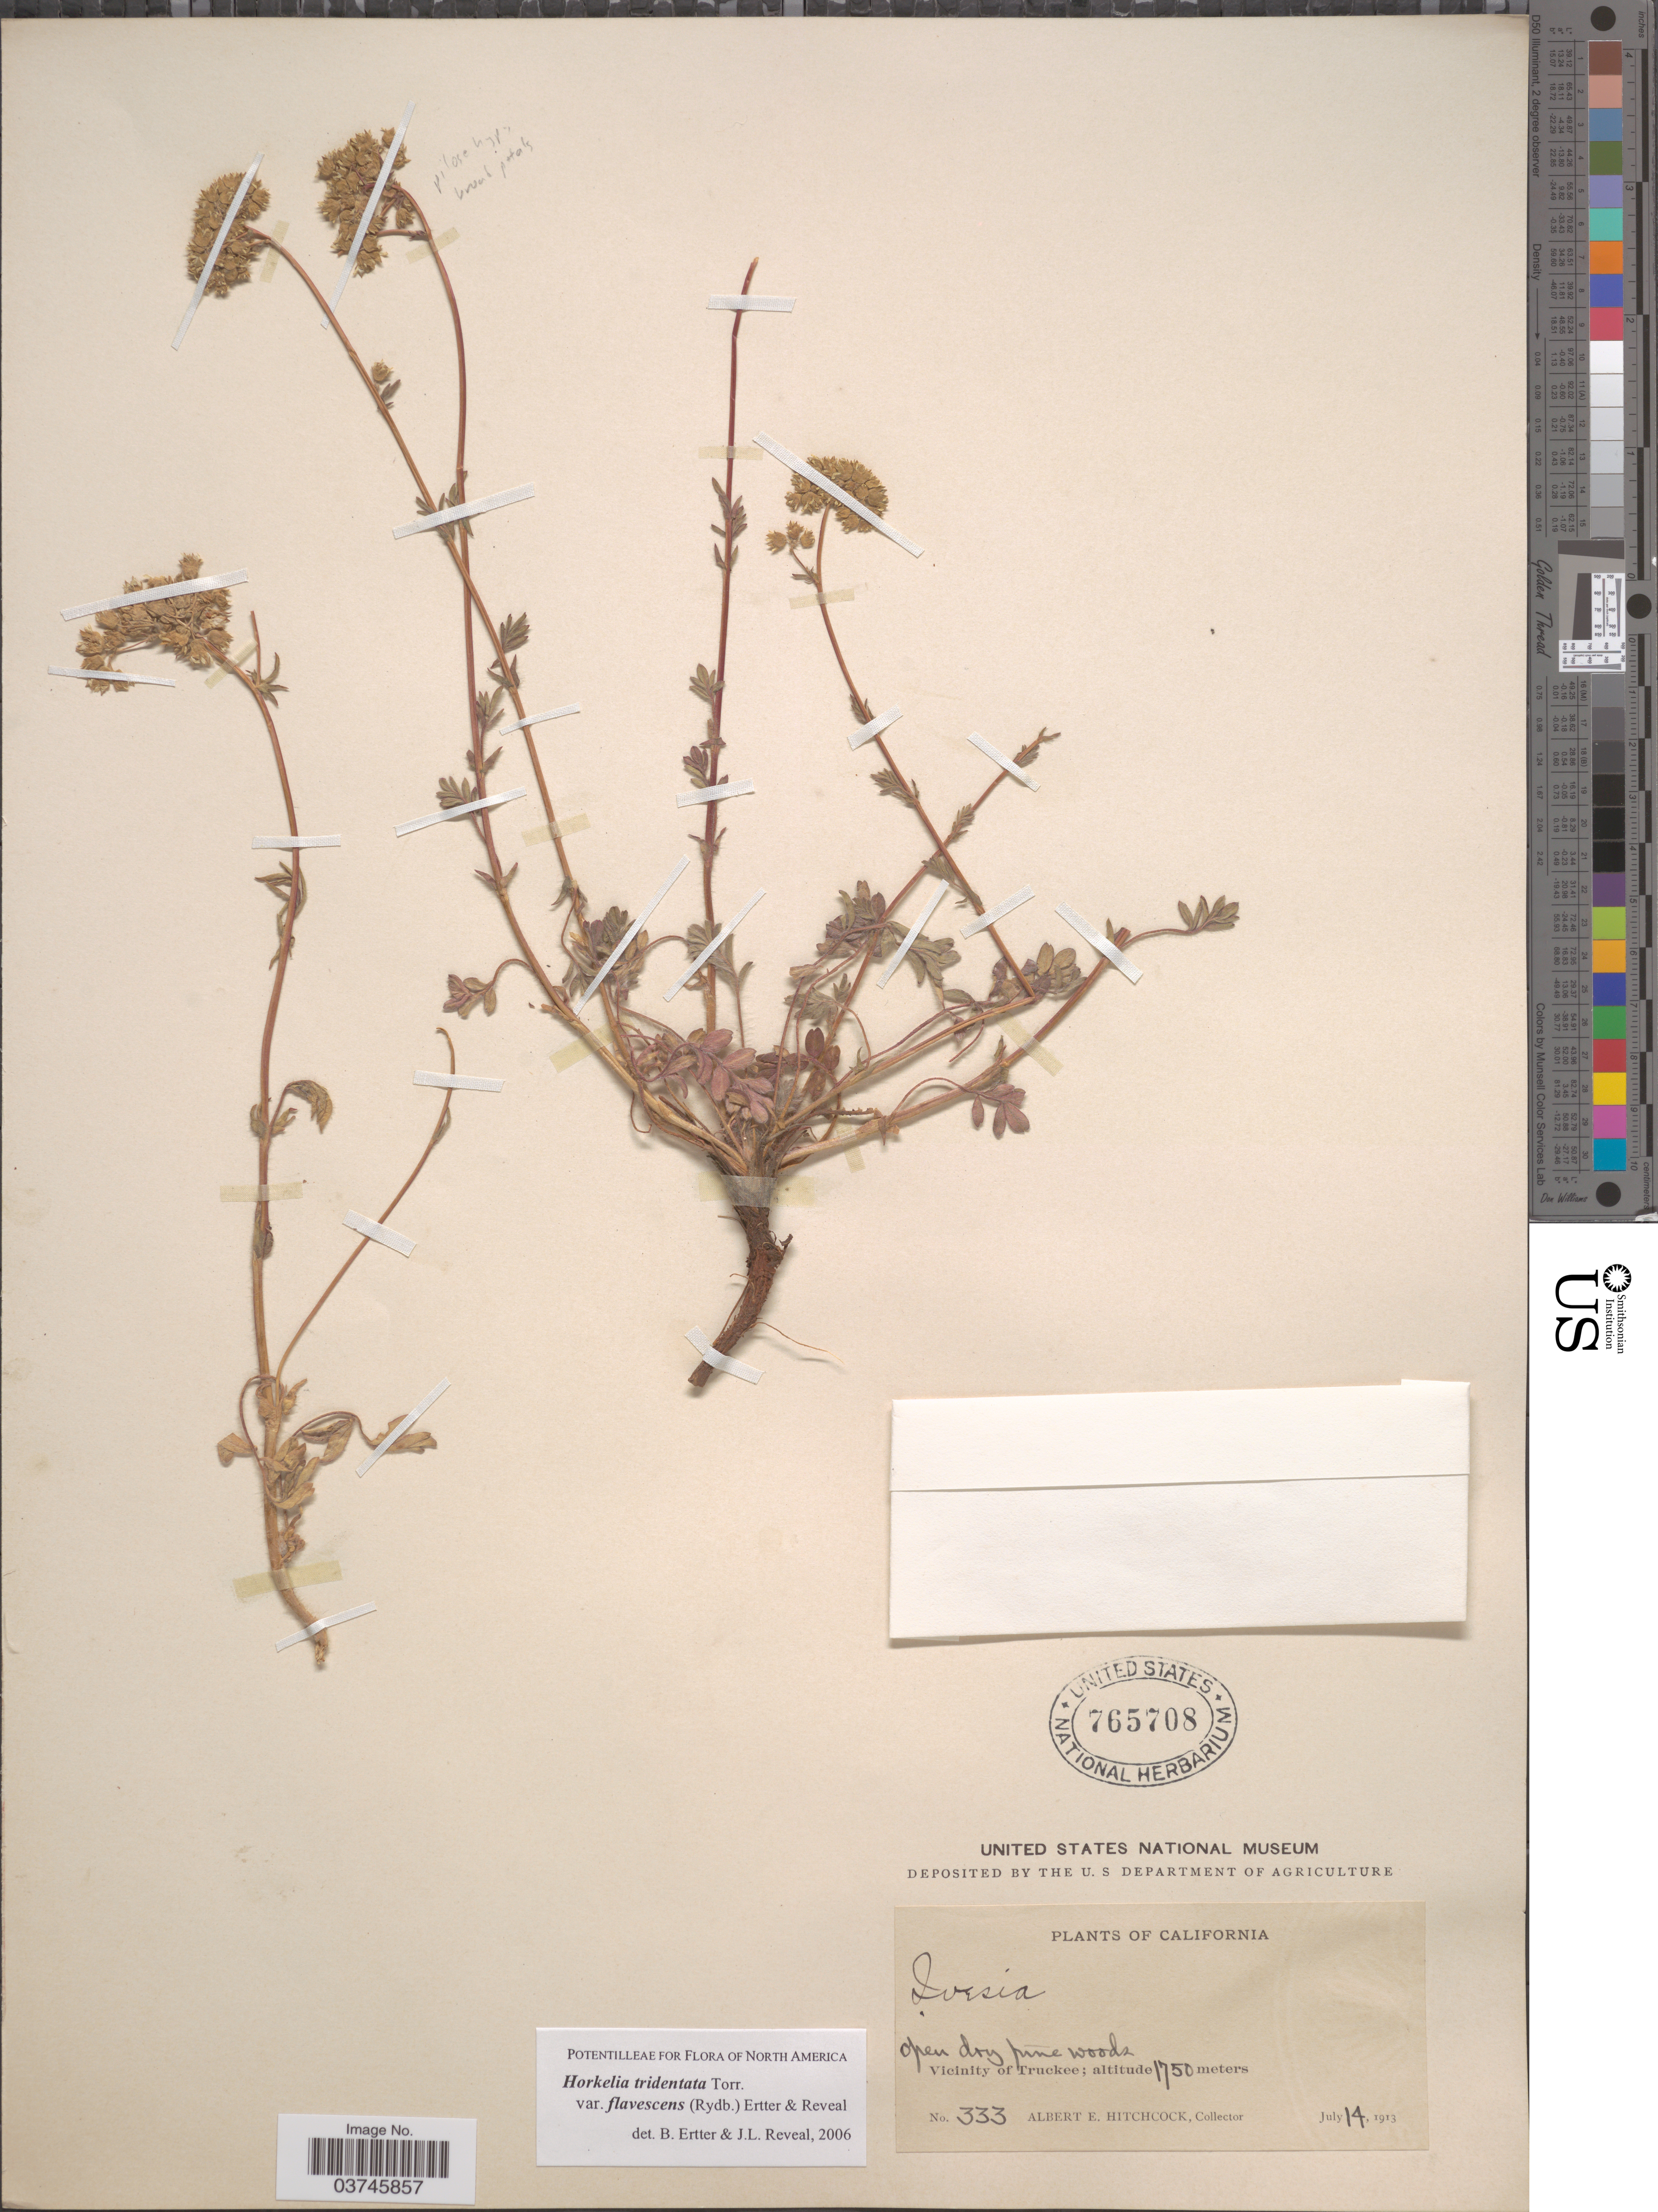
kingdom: Plantae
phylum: Tracheophyta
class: Magnoliopsida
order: Rosales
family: Rosaceae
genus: Potentilla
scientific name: Potentilla tilingii var. flavescens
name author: (Rydb.) J.T. Howell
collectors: A. Hitchcock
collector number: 333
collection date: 1913-07-14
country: United States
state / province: California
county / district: Nevada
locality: Vicinity of Truckee.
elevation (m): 1750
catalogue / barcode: US 765708